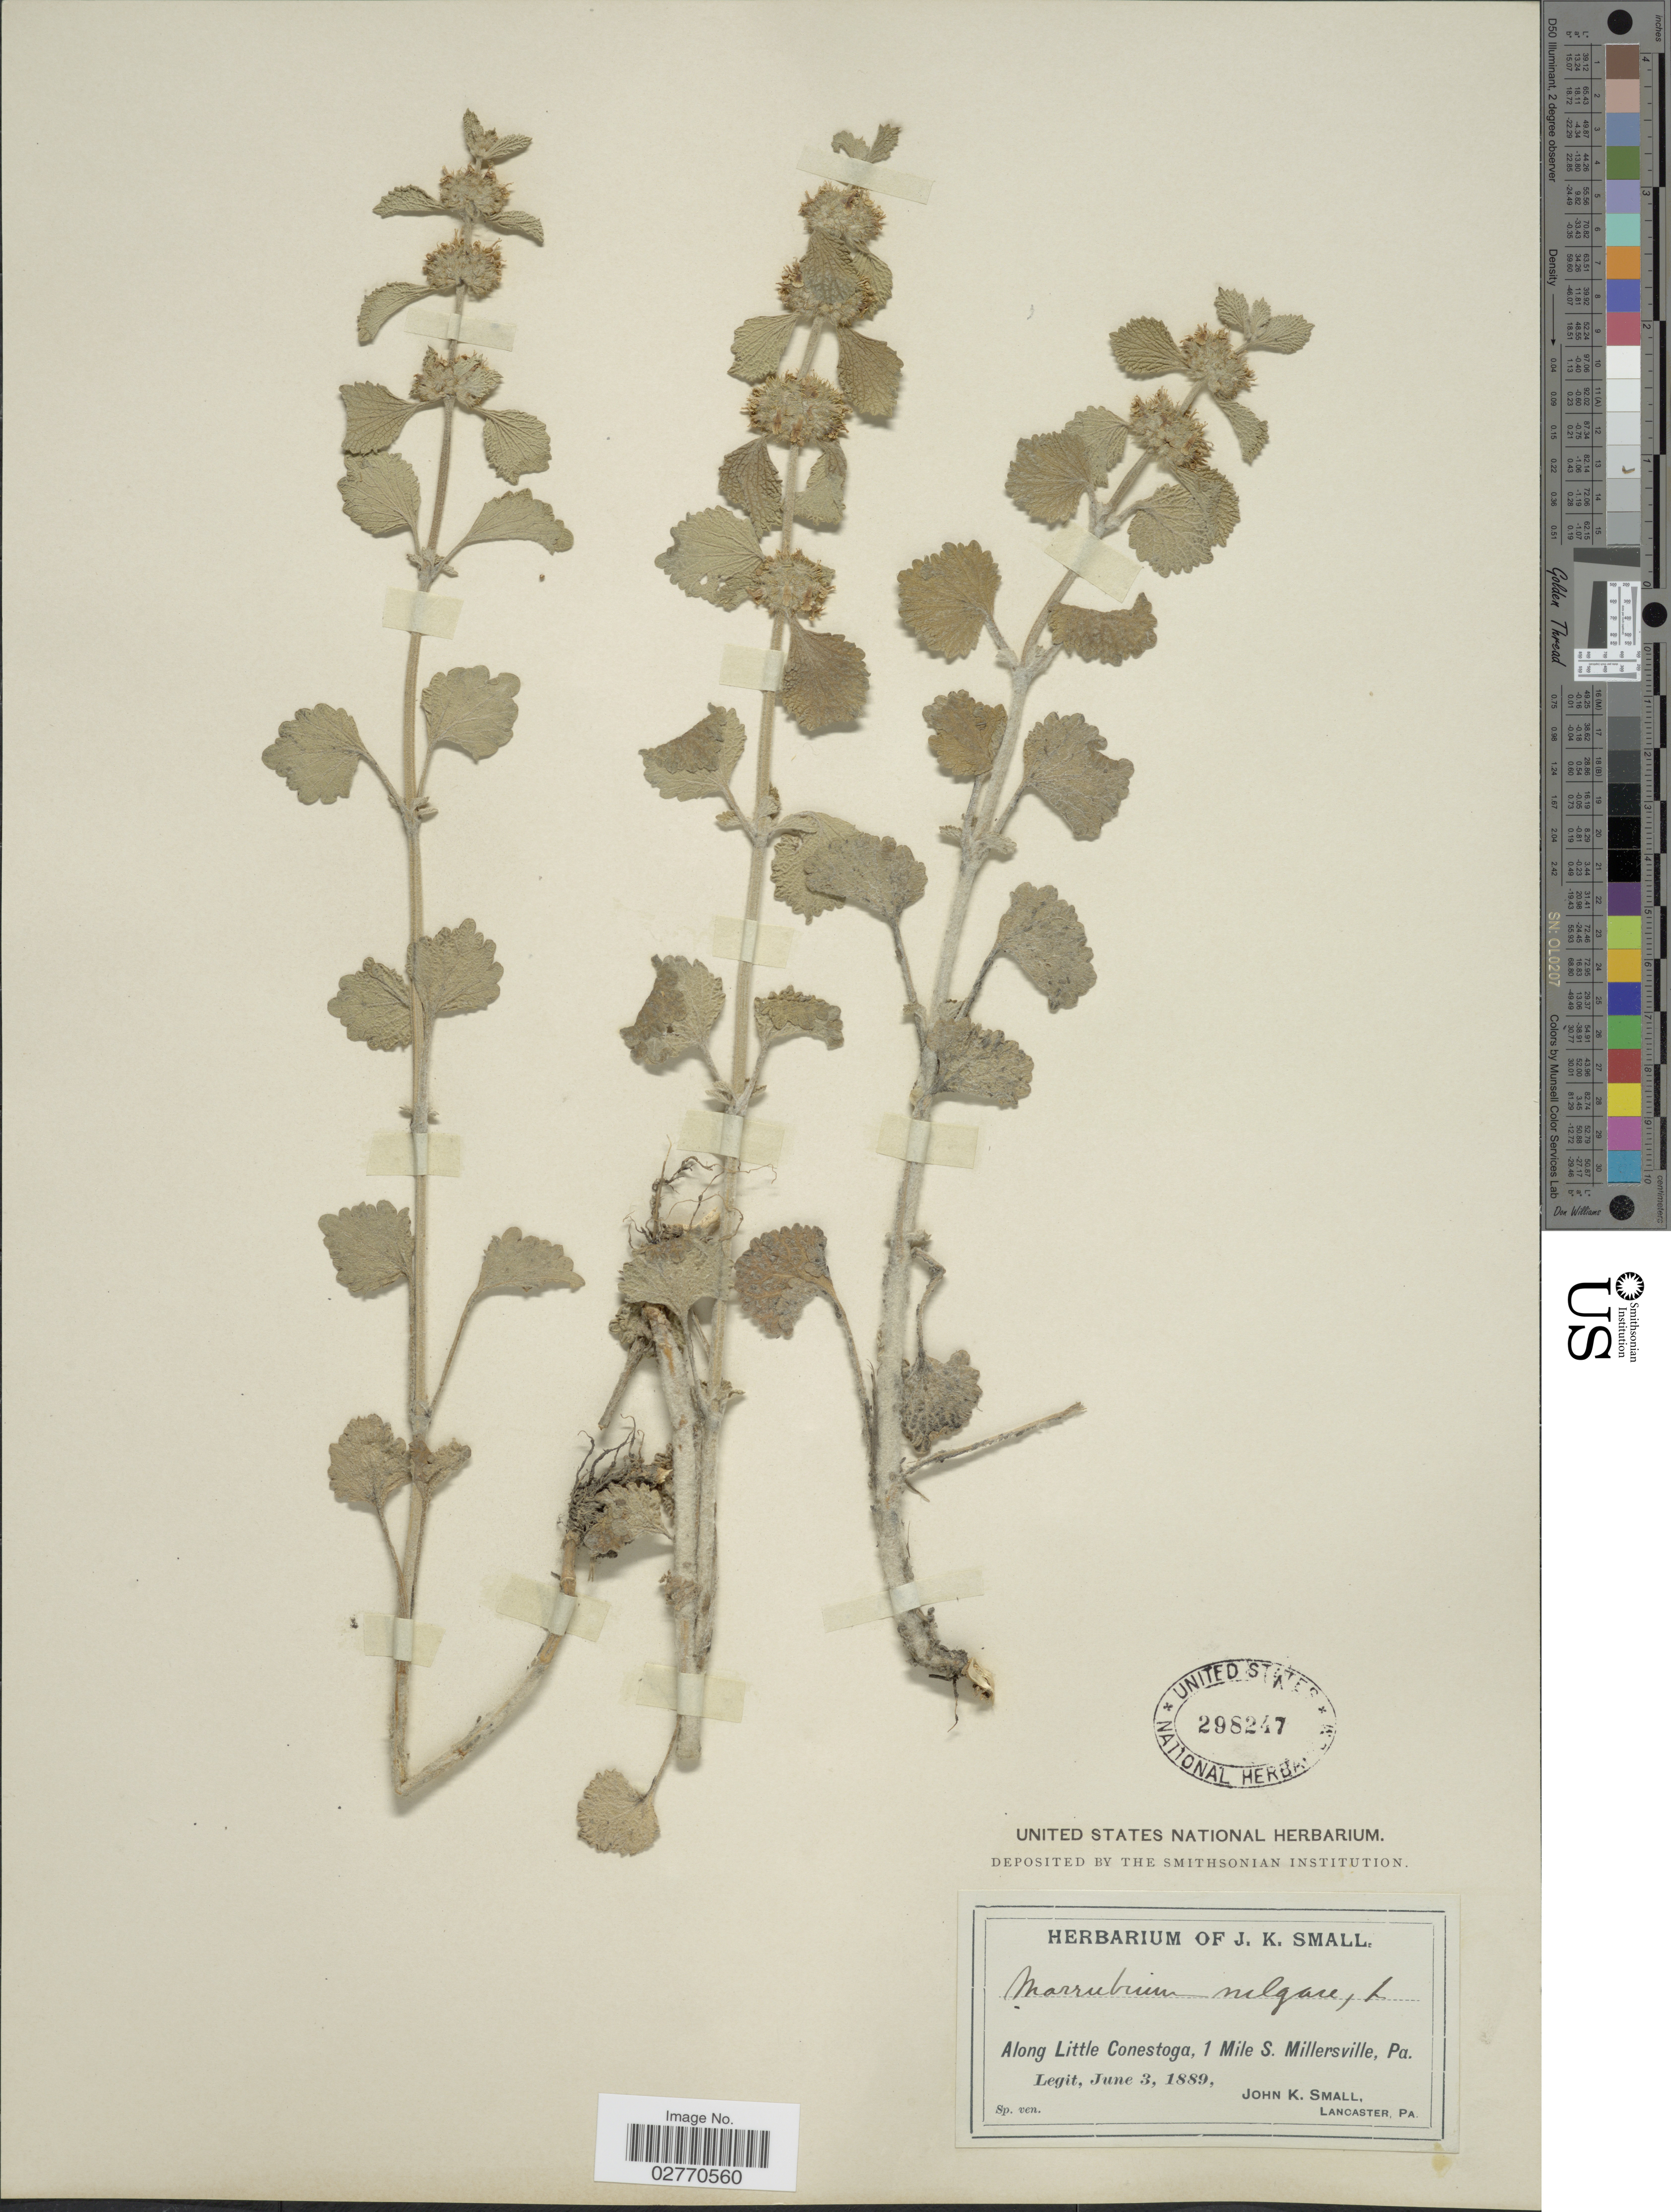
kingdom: Plantae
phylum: Tracheophyta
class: Magnoliopsida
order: Lamiales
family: Lamiaceae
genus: Marrubium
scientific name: Marrubium vulgare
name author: L.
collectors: J. K. Small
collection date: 1889-06-03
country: United States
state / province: Pennsylvania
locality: Along Little Conestoga, 1 Mile S. Millersville, Pa.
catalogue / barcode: US 298247